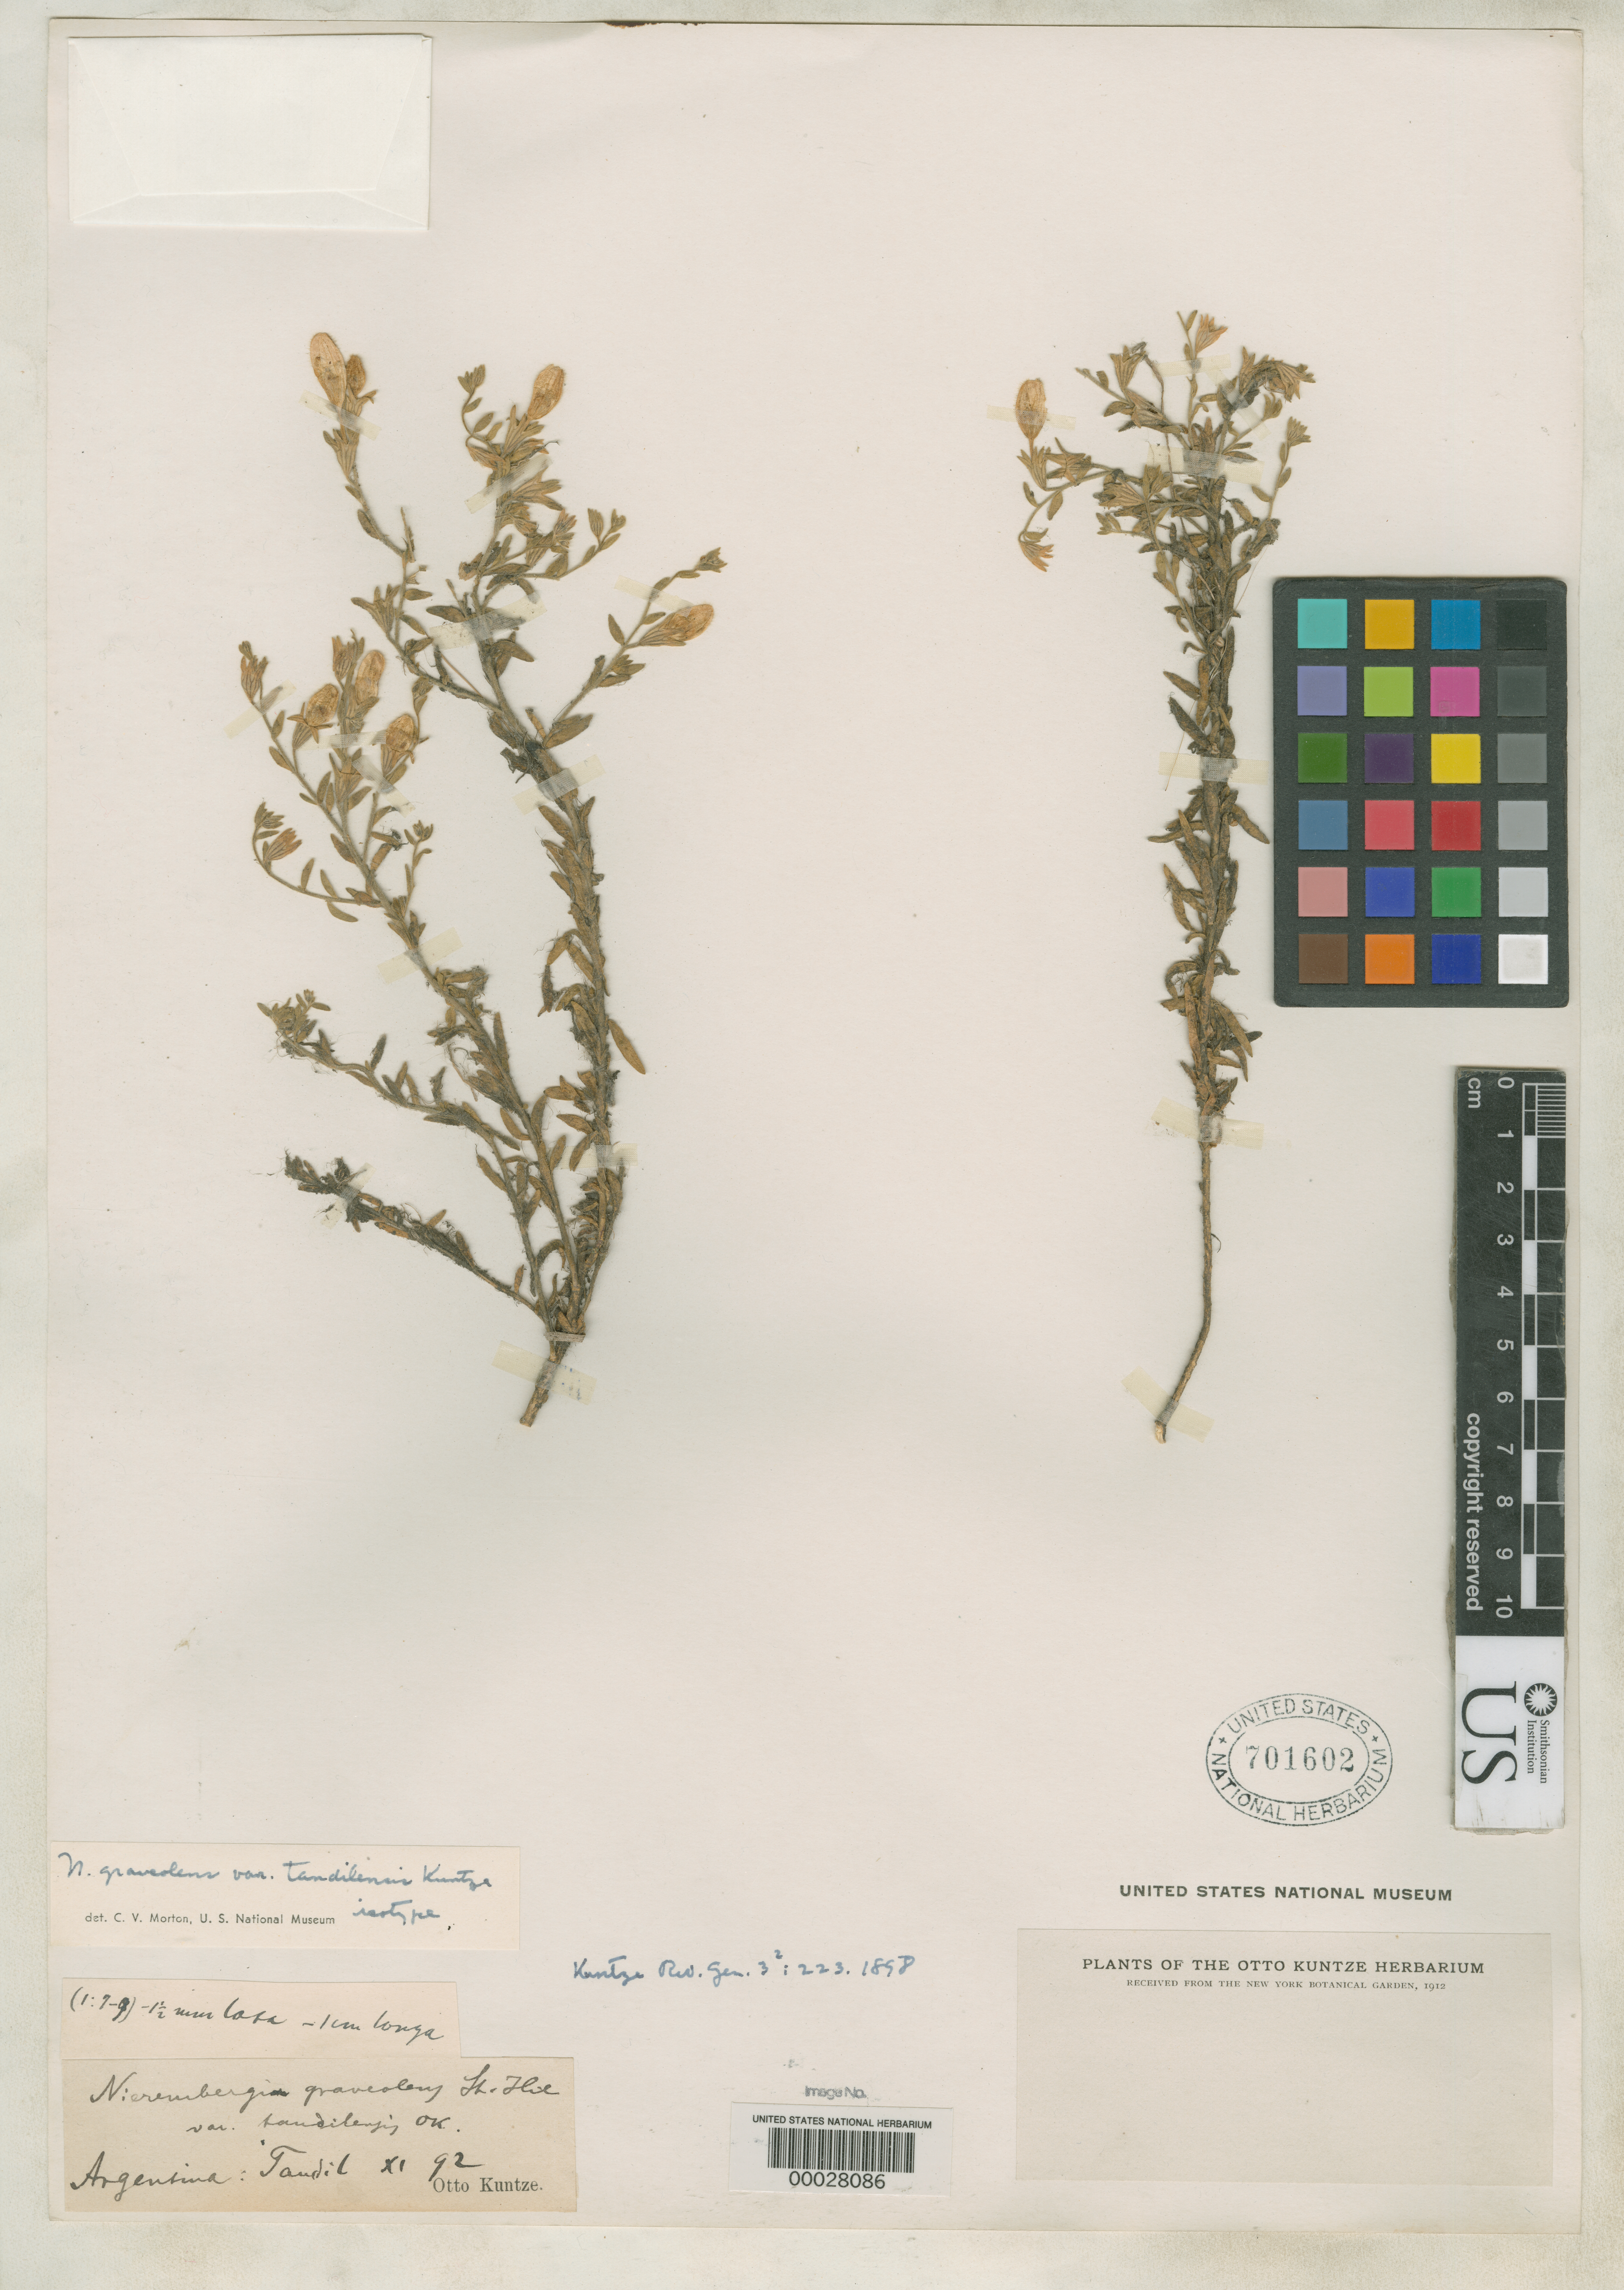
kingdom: Plantae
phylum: Tracheophyta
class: Magnoliopsida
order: Solanales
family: Solanaceae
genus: Nierembergia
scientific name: Nierembergia graveolens var. tandilensis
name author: Kuntze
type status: Type Collection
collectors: C.E.O. Kuntze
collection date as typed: Nov 1892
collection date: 1892-11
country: Argentina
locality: Sierra de Tandil.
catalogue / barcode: US 701602